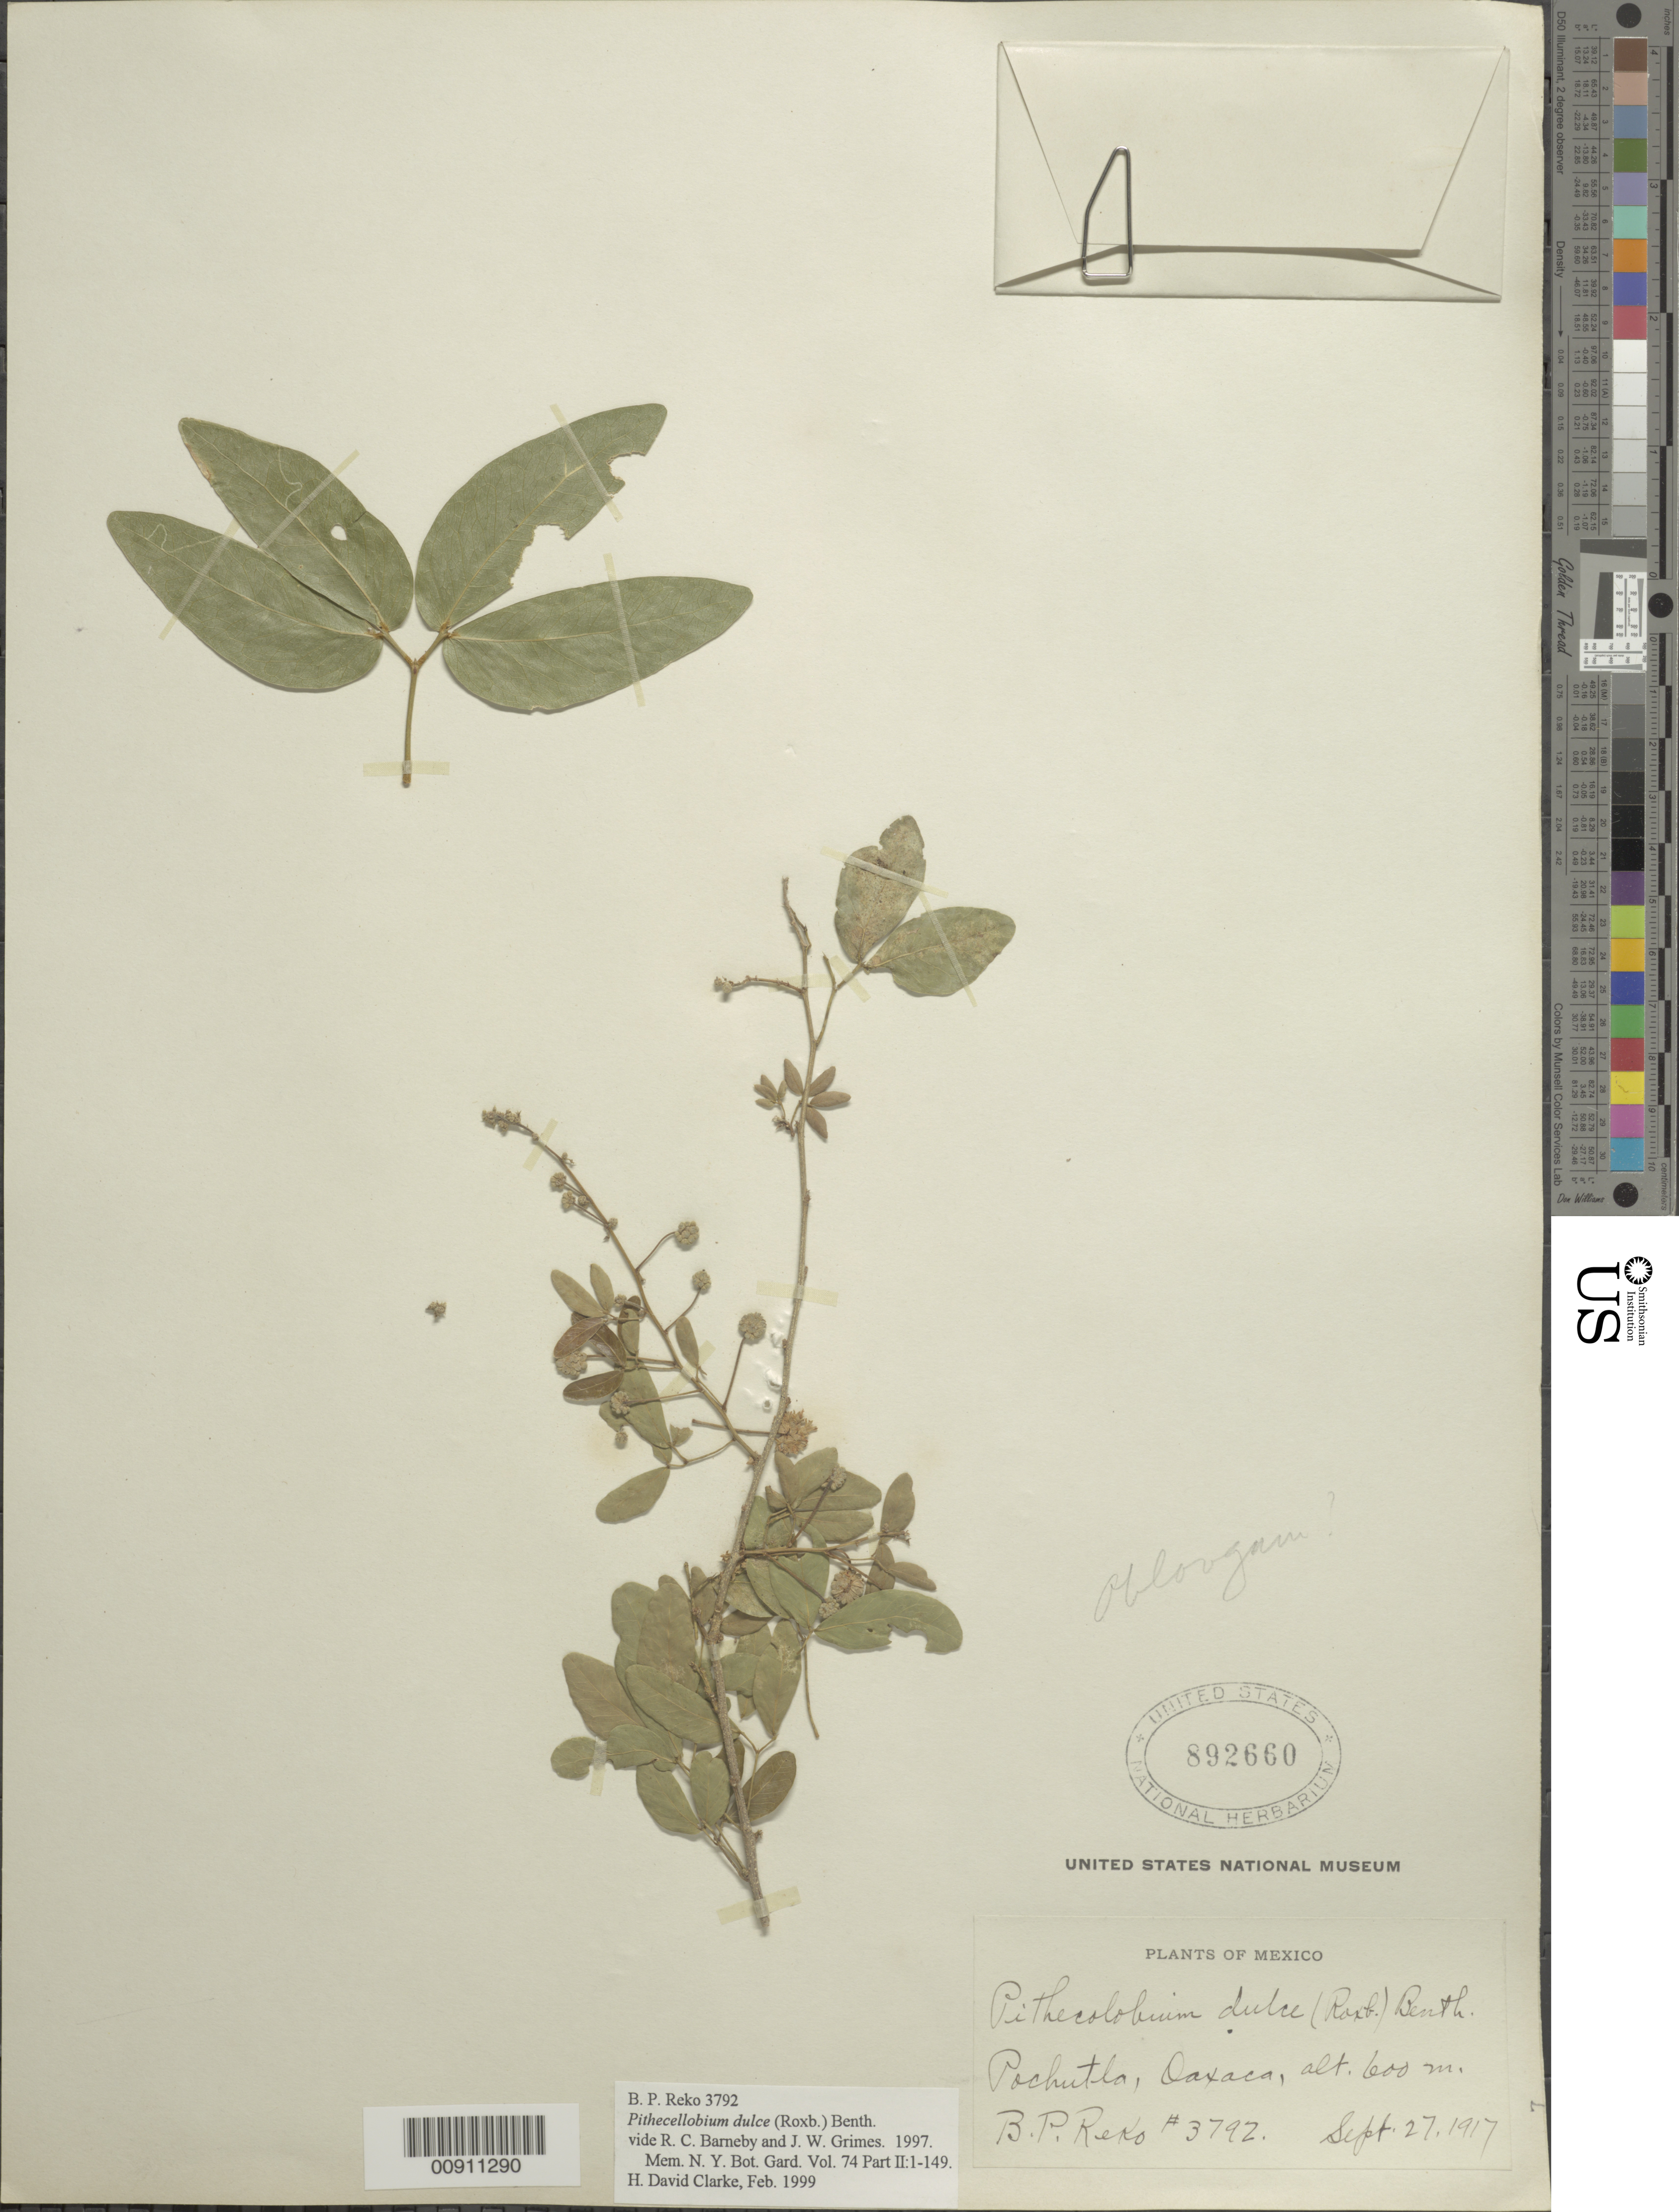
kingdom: Plantae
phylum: Tracheophyta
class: Magnoliopsida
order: Fabales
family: Fabaceae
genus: Pithecellobium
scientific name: Pithecellobium dulce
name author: (Roxb.) Benth.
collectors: B. P. Reko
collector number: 3792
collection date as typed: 27 Sep 1917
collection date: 1917-09-27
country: Mexico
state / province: Oaxaca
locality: Pochutla, Oaxaca.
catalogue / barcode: US 892660